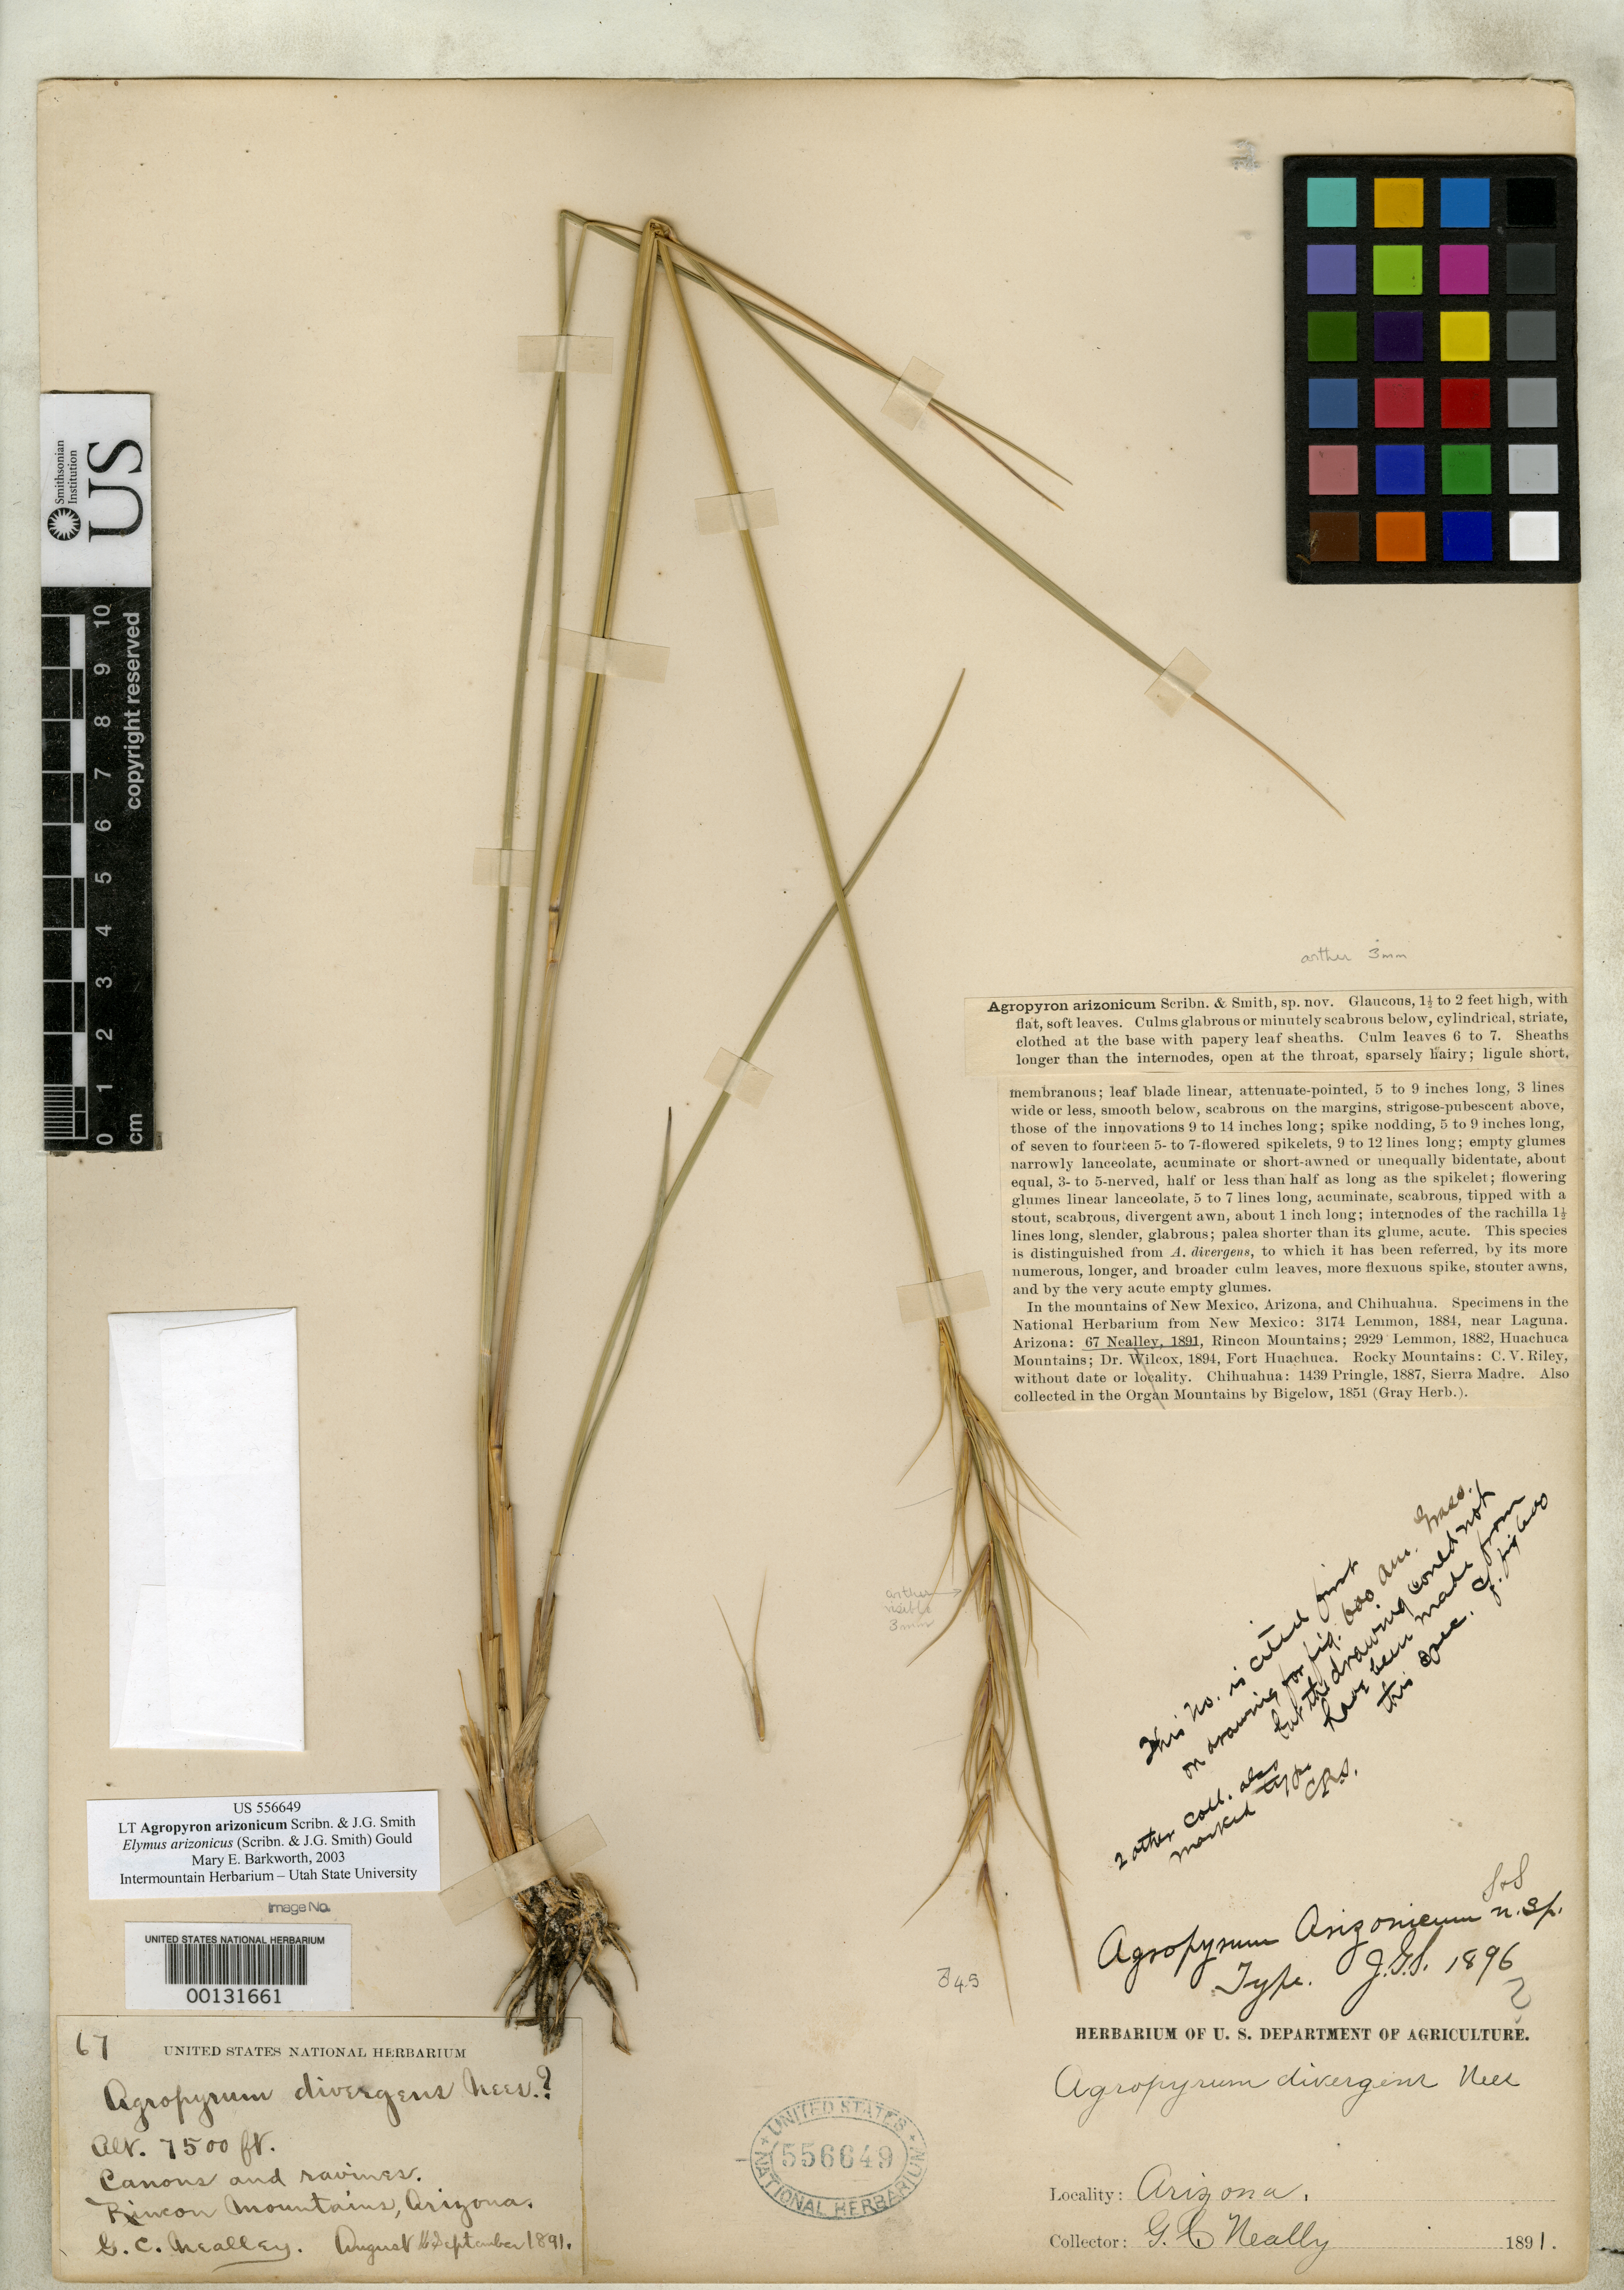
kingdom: Plantae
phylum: Tracheophyta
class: Liliopsida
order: Poales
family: Poaceae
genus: Agropyron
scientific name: Agropyron arizonicum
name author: Scribn. & J.G. Sm.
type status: Lectotype; Syntype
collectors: G. C. Nealley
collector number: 67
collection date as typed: Aug 1891 to -- Sep 1891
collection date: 1891-08/1891-09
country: United States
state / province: Arizona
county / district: Pima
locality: Rincon Mts.; alt. 7500 ft.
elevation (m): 2286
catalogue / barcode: US 556649